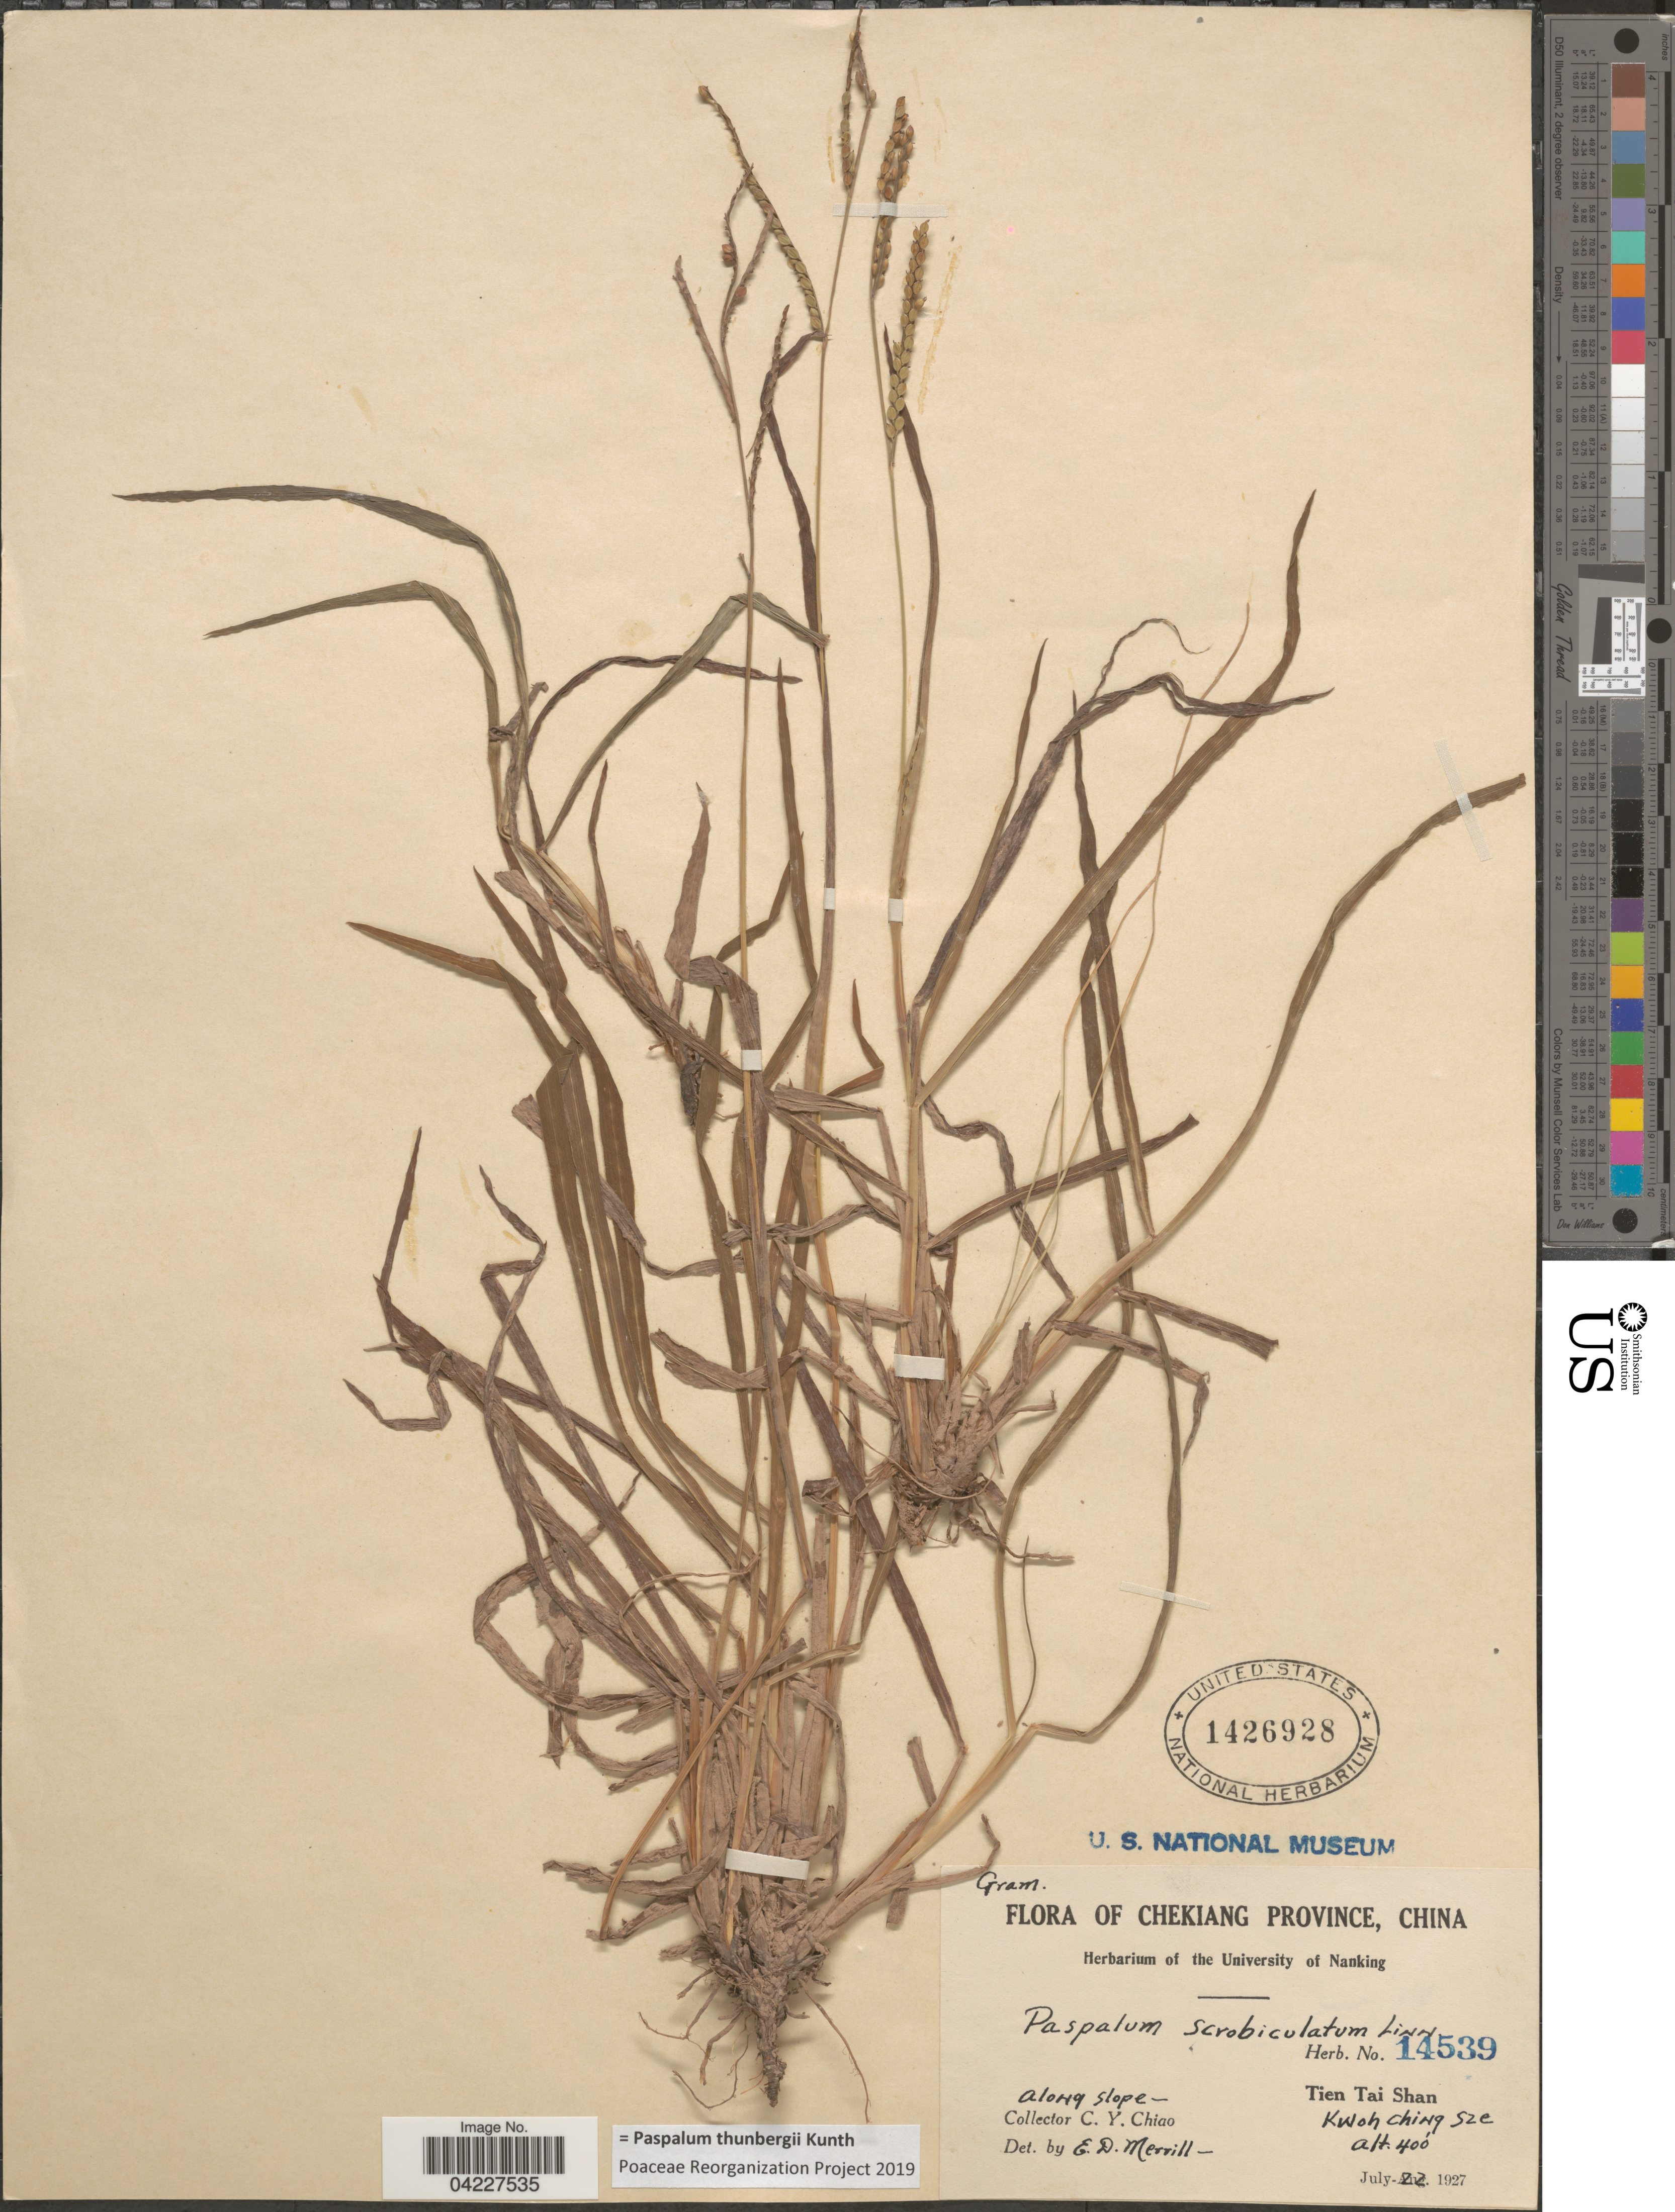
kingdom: Plantae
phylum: Tracheophyta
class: Liliopsida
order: Poales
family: Poaceae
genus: Paspalum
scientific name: Paspalum thunbergii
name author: Kunth ex Steud.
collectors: C. Y. Chiao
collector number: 14539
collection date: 1927-07-22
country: China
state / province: Zhejiang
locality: Chekiang Province. Along slope. Tien Tai Shan. Kwoh Ching Sze.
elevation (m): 122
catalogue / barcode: US 1426928